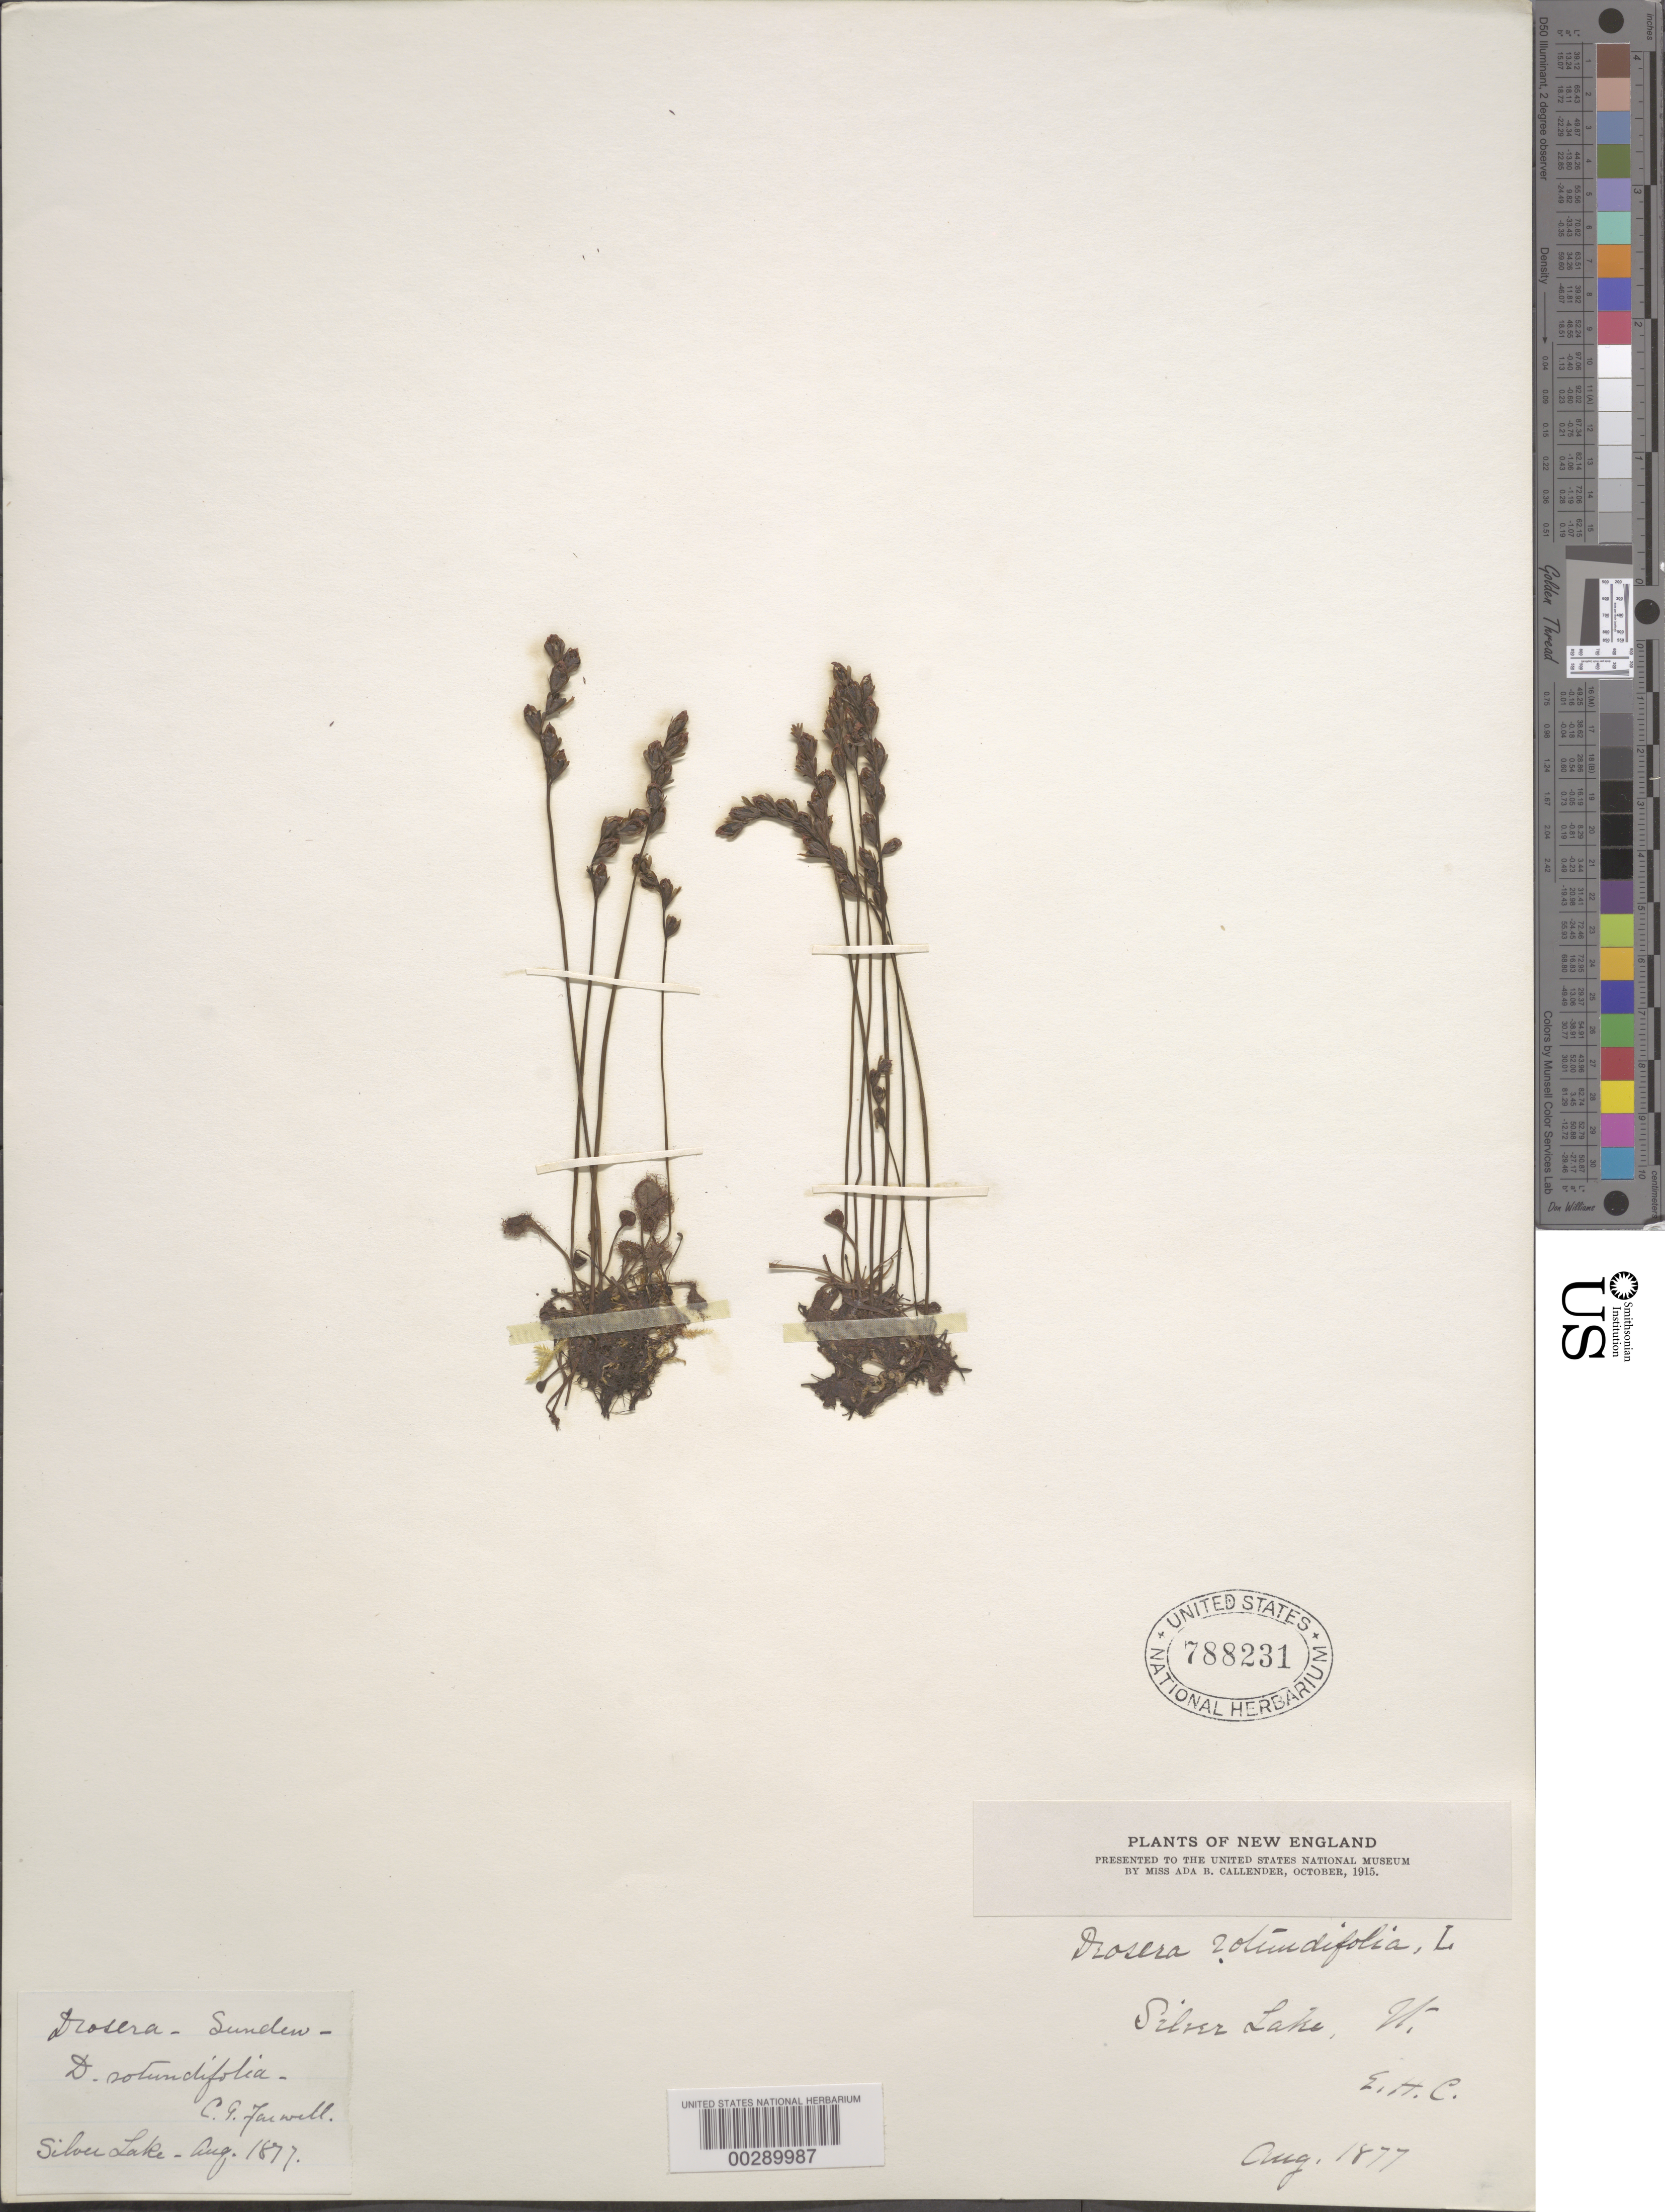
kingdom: Plantae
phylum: Tracheophyta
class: Magnoliopsida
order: Caryophyllales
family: Droseraceae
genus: Drosera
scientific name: Drosera rotundifolia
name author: L.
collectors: C. Farwell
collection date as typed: Aug 1877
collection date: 1877-08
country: United States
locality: Silver lake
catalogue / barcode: US 788231